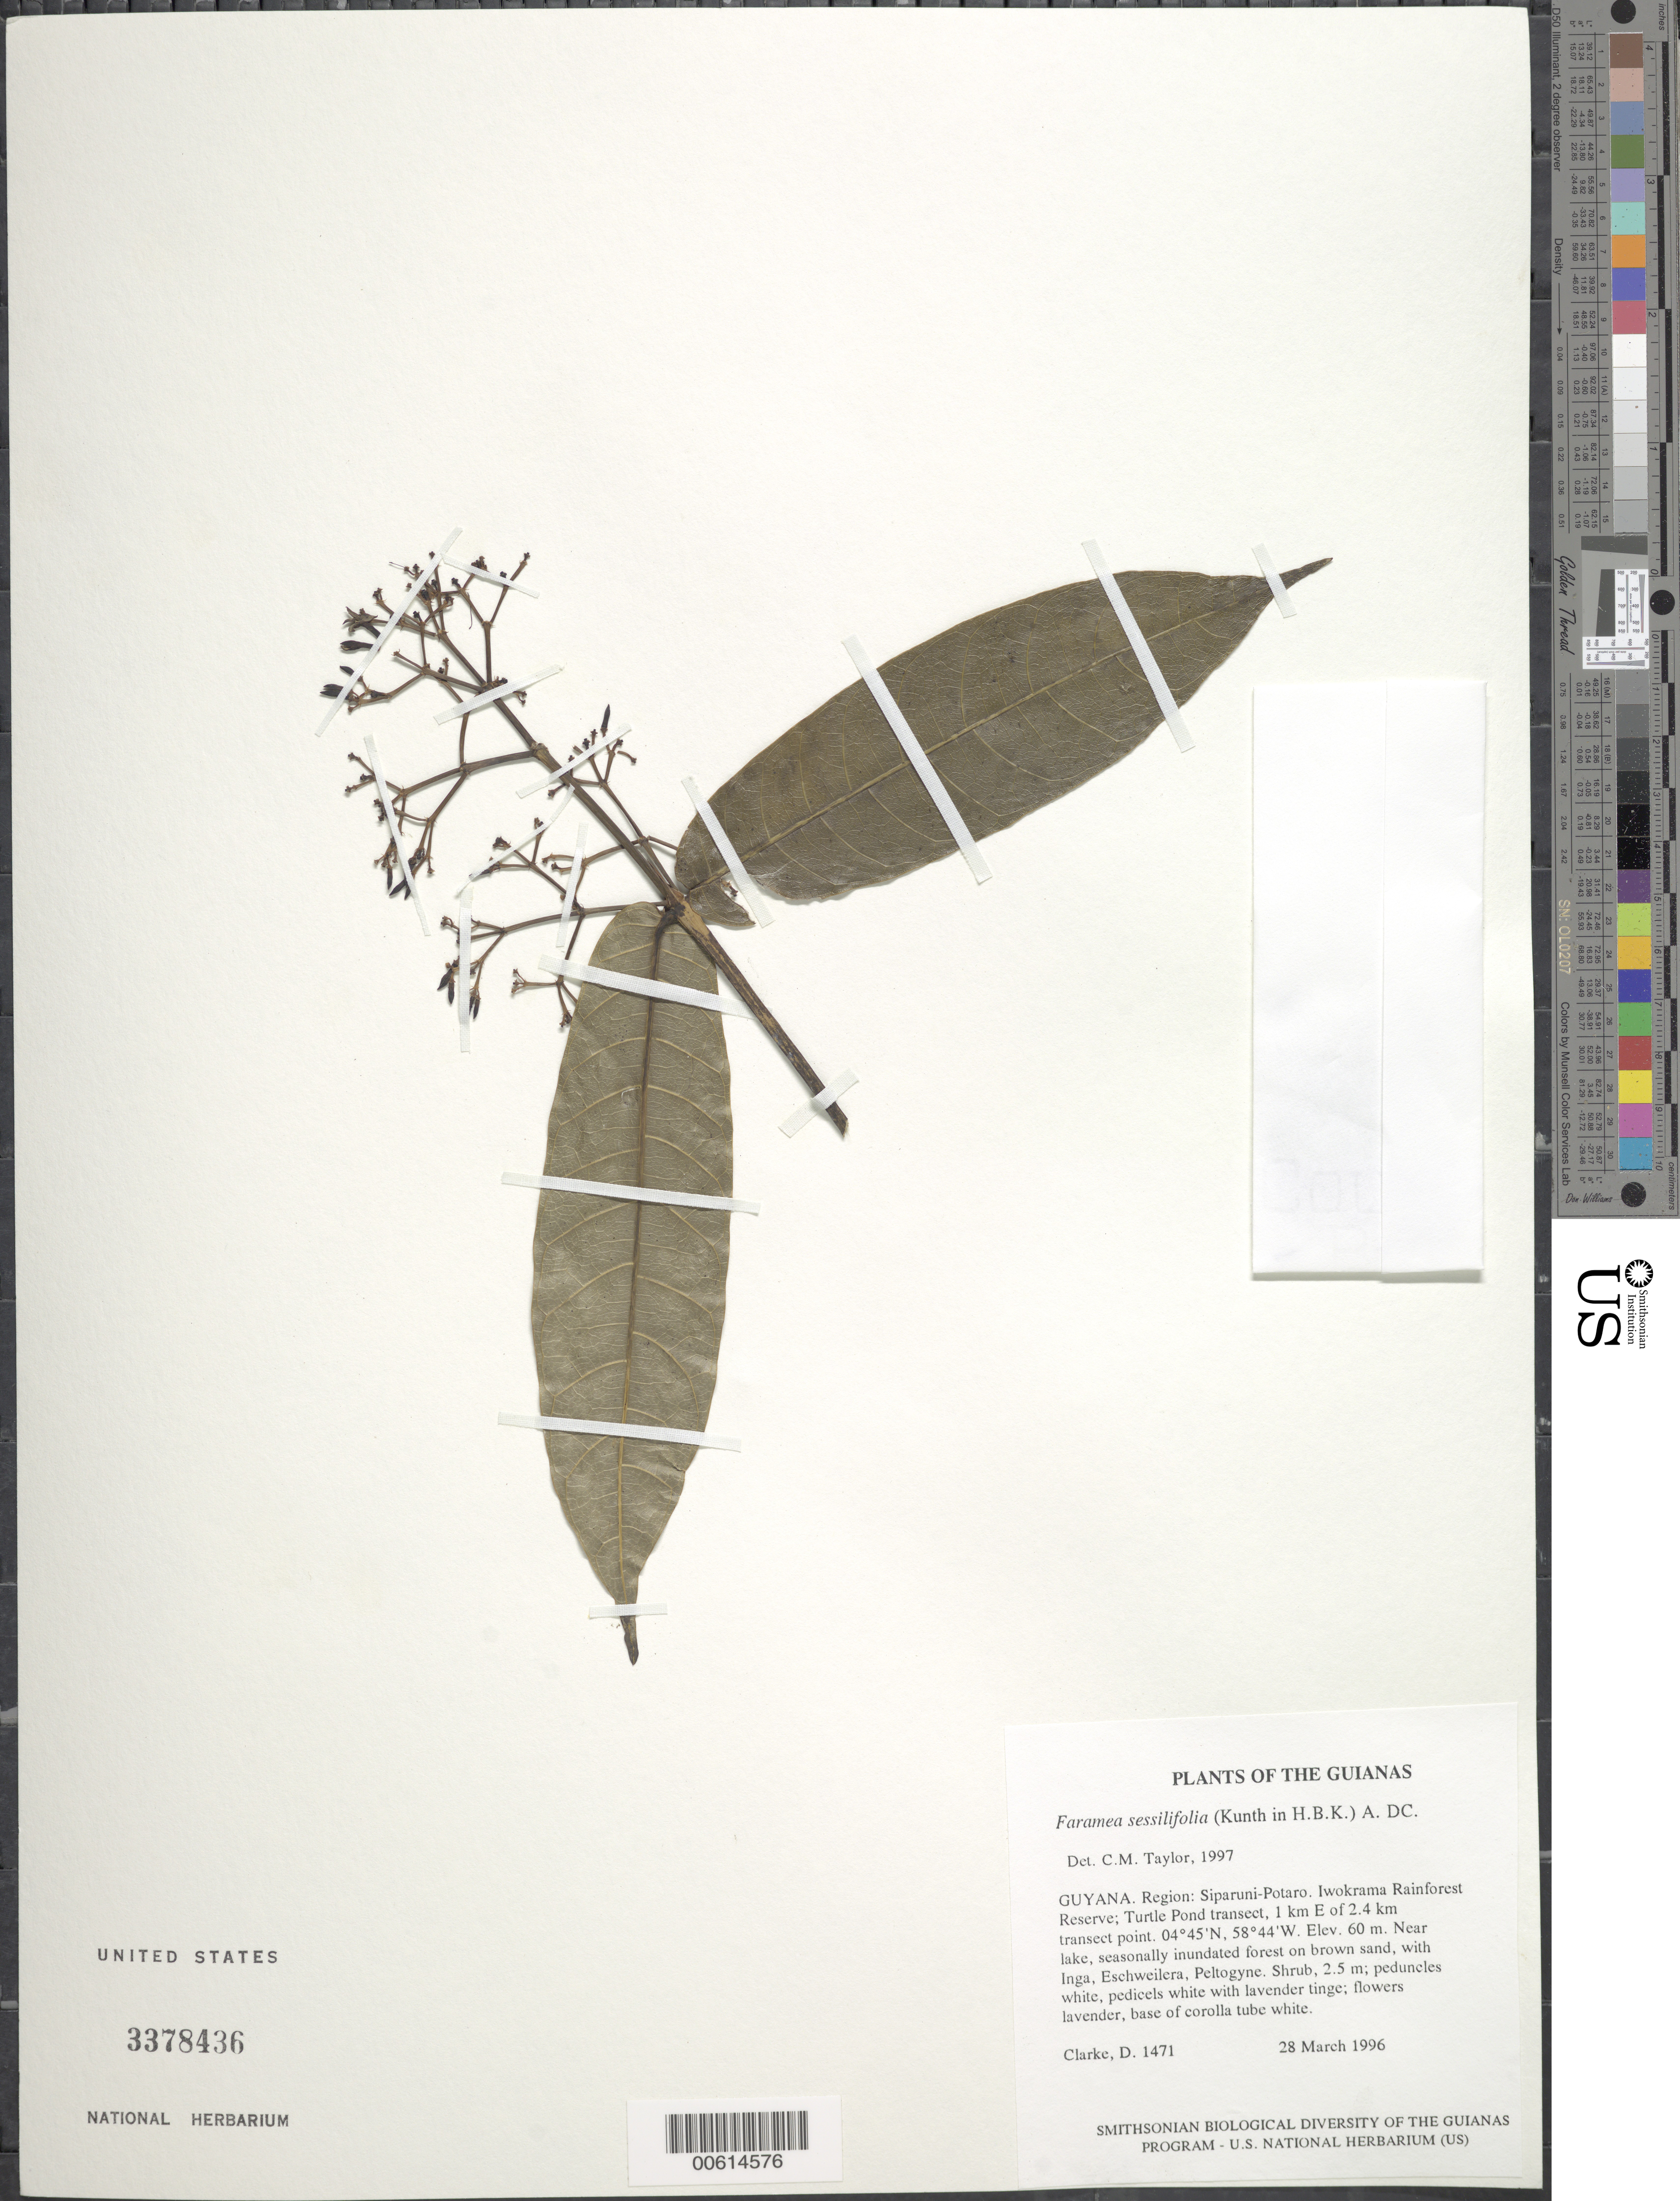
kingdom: Plantae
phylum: Tracheophyta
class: Magnoliopsida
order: Gentianales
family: Rubiaceae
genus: Faramea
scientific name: Faramea sessilifolia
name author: (Kunth) DC.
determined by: Taylor, Charlotte M.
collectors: H. D. Clarke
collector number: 1471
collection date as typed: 28 March 1996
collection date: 1996-03-28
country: Guyana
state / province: Potaro-Siparuni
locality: Iwokrama Rainforest Reserve; Turtle Pond transect, 1 km E of 2.4 km transect point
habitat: Near lake, seasonally inundated forest on brown sand, with Inga, Eschweilera, Peltogyne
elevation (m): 60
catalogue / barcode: US 3378436